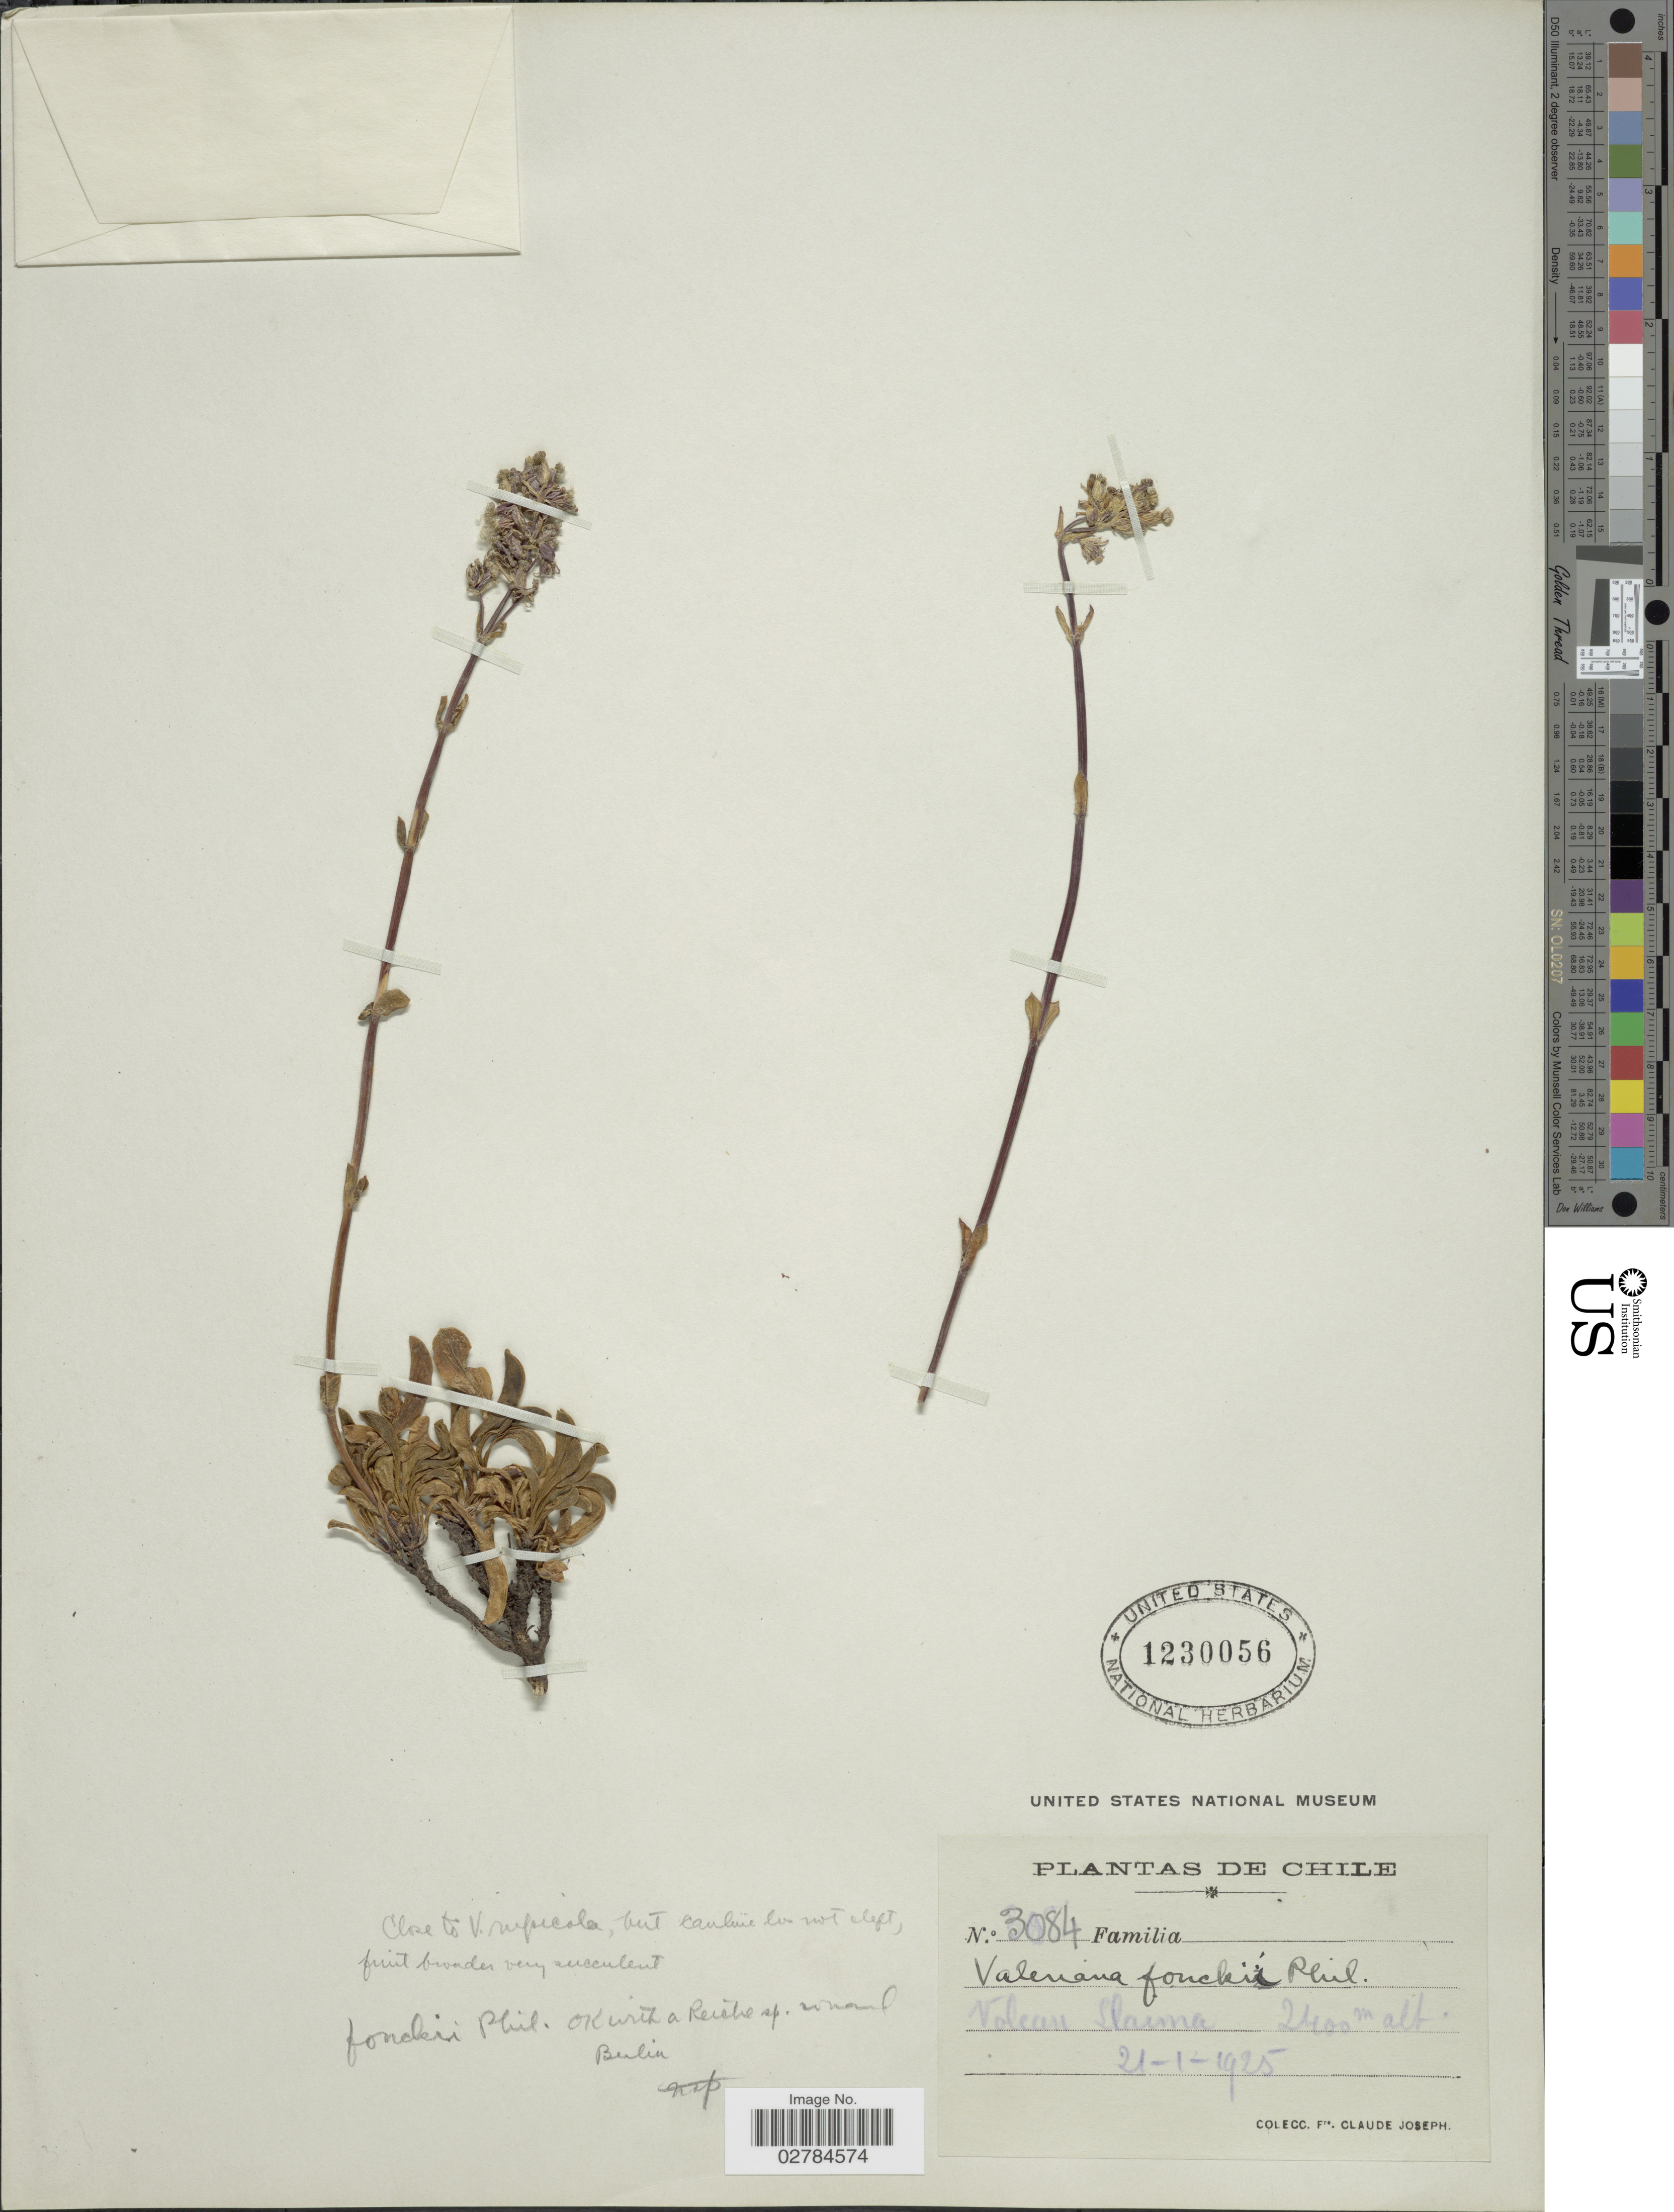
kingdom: Plantae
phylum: Tracheophyta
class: Magnoliopsida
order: Dipsacales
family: Caprifoliaceae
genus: Valeriana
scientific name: Valeriana fonckii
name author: Phil.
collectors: Bro. Claude-Joseph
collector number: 3084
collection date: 1925-01-21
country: Chile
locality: Volcan Llaima.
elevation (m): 2400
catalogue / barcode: US 1230056